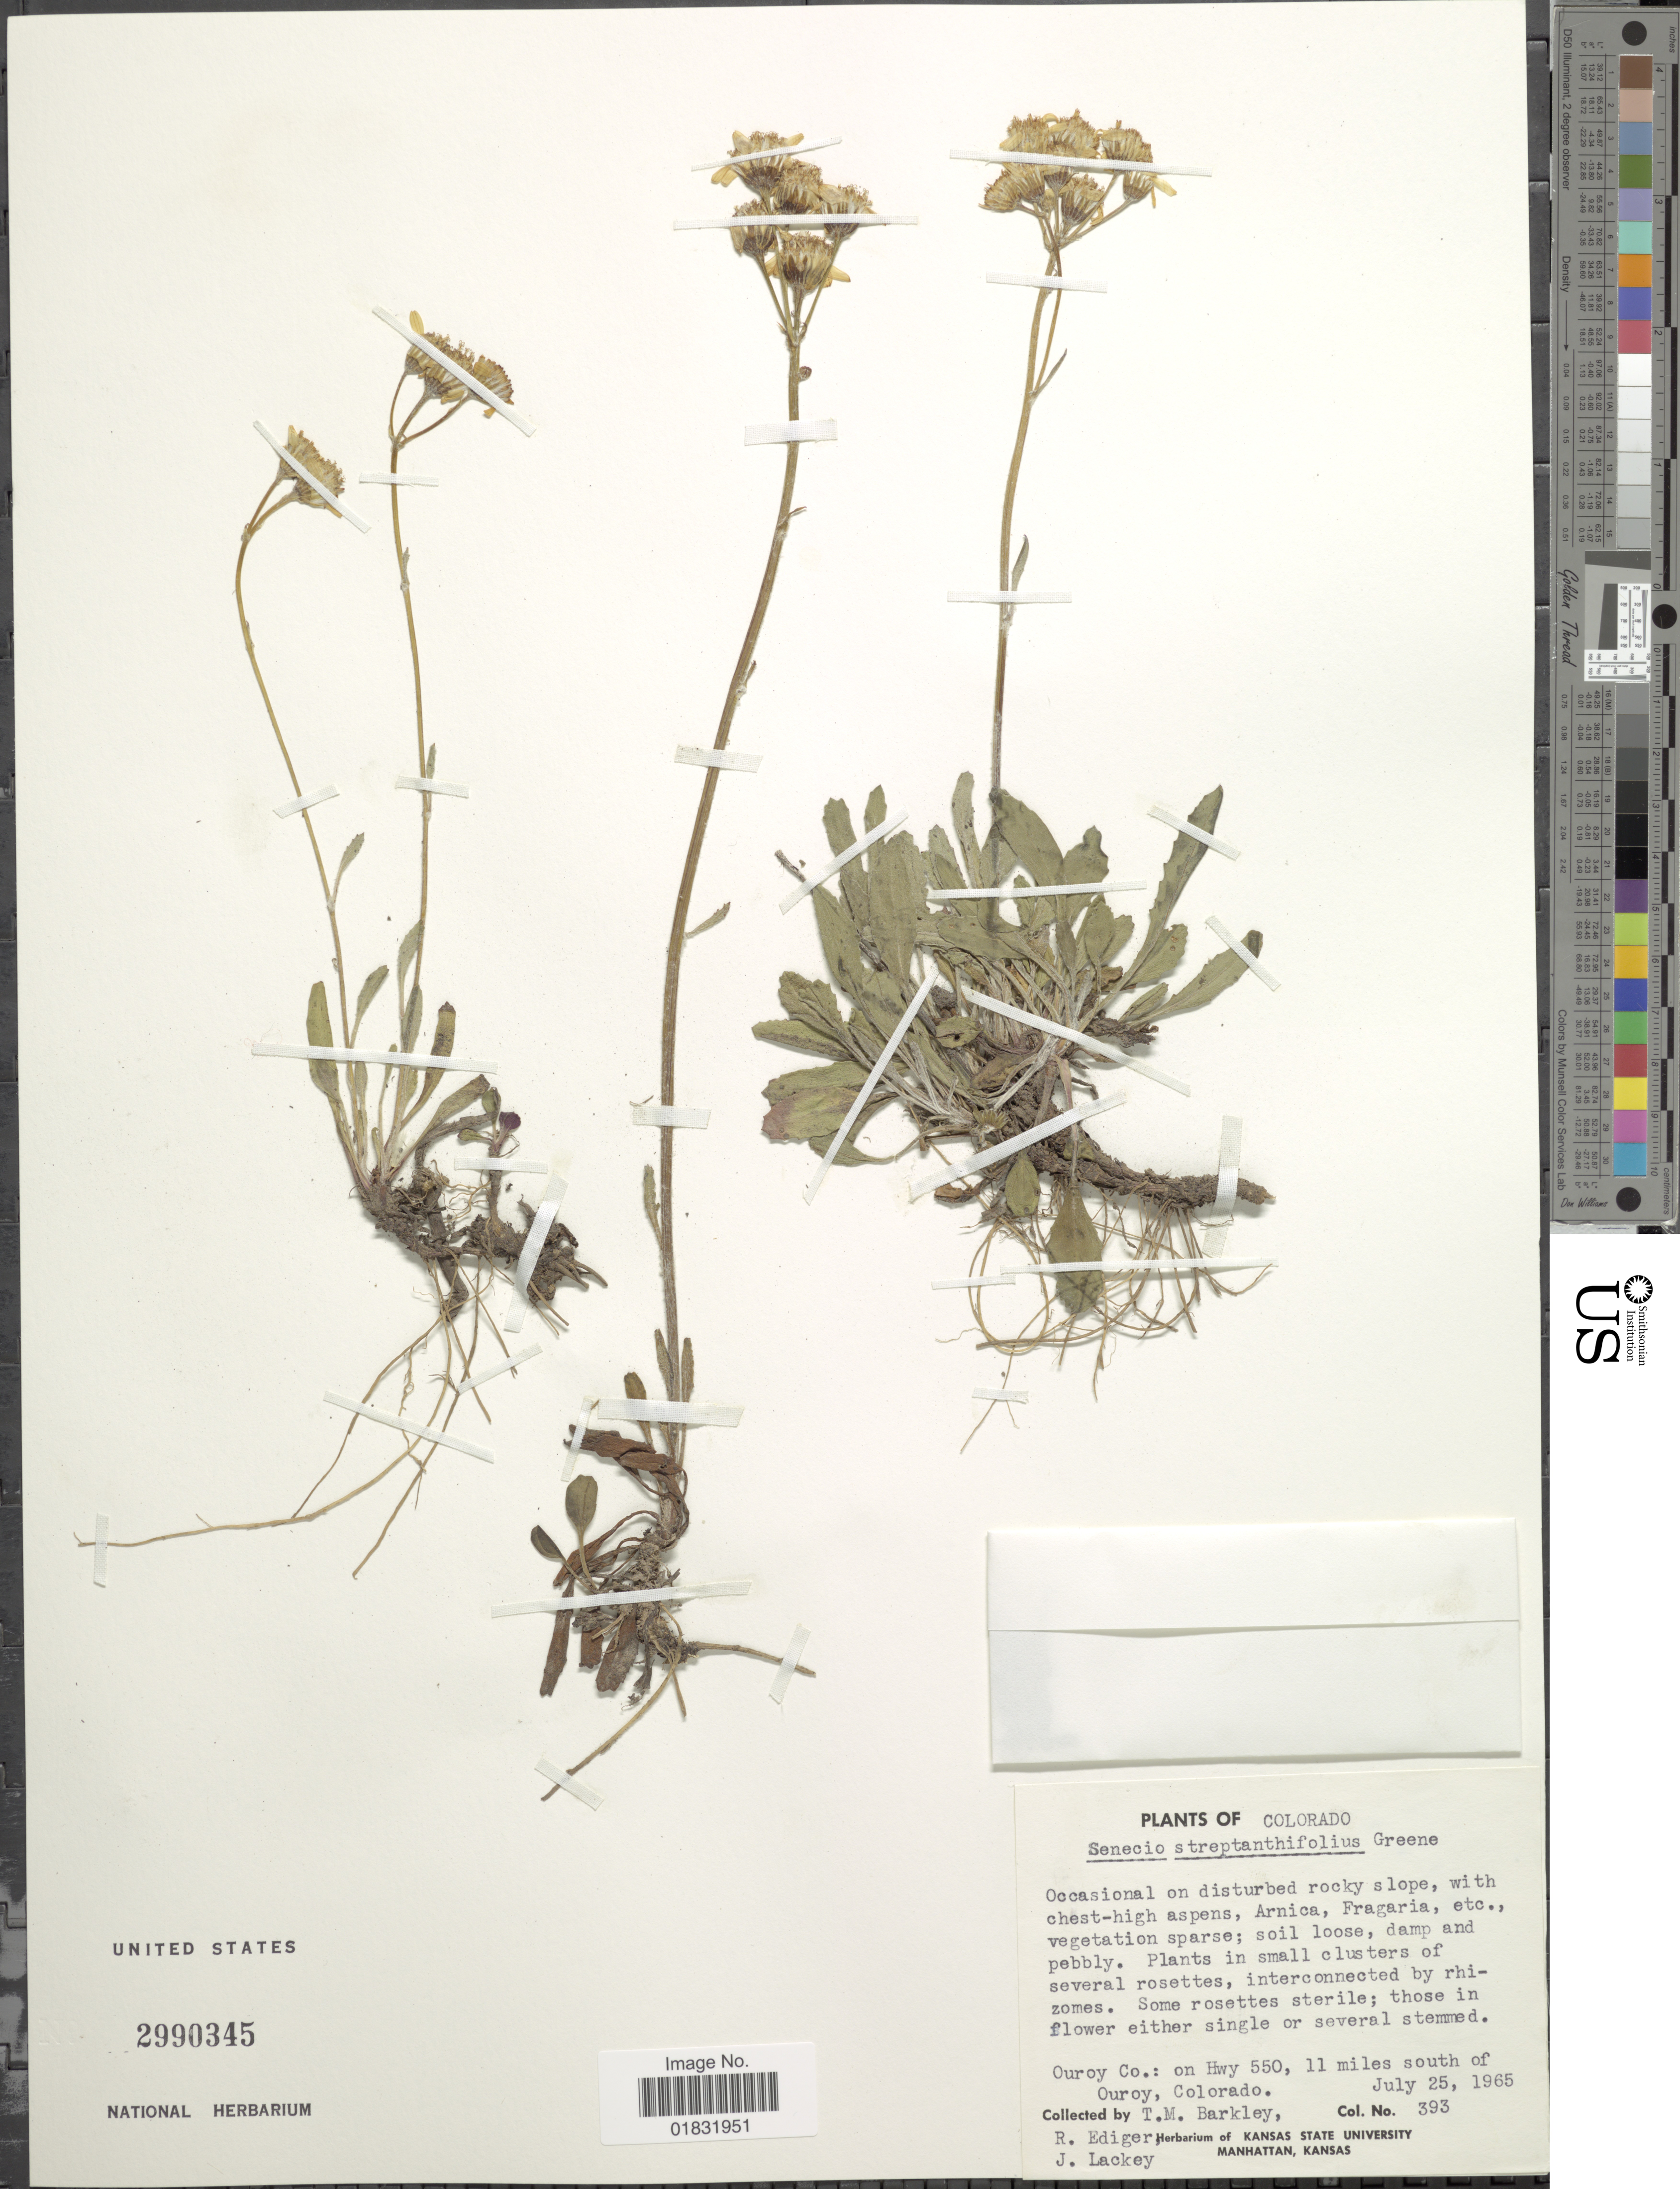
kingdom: Plantae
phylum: Tracheophyta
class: Magnoliopsida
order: Asterales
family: Asteraceae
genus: Packera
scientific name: Packera streptanthifolia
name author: (Greene) W.A. Weber & Á. Löve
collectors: T. M. Barkley, R. I. Ediger & J. Lackey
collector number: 393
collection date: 1965-07-25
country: United States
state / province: Colorado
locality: Ouroy Co: on Hwy 550, 11 miles south of Ouroy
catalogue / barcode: US 2990345